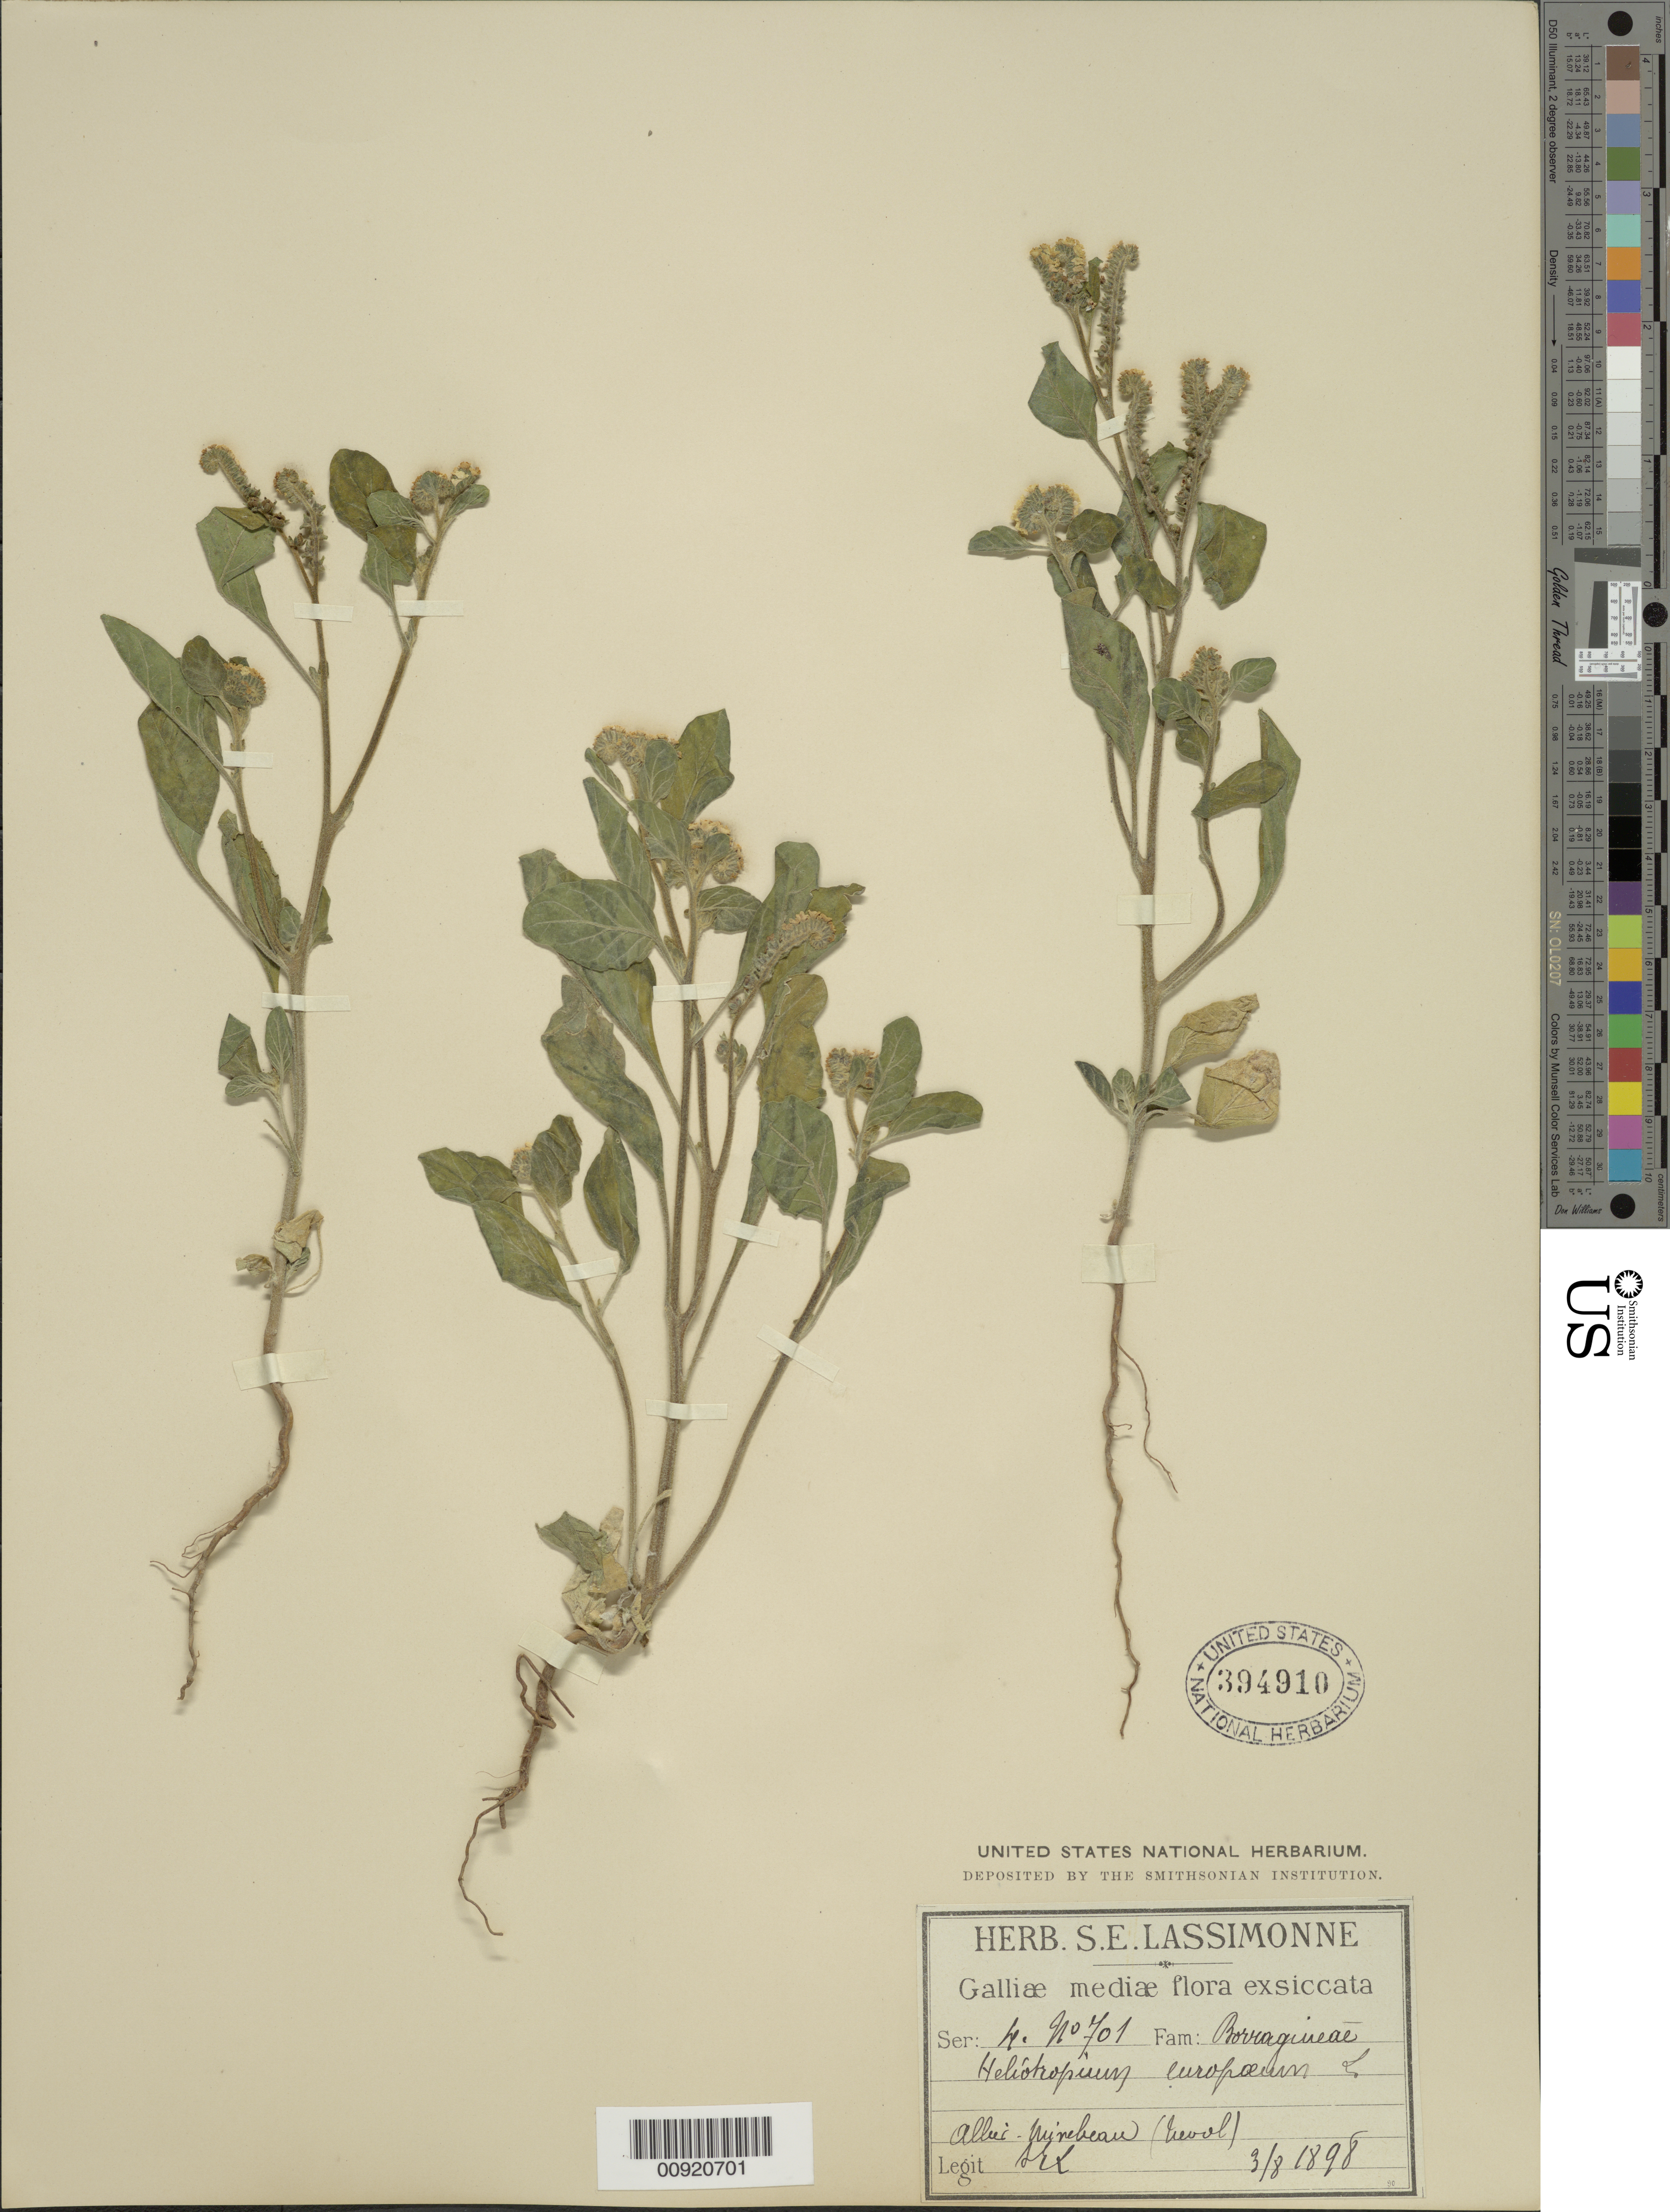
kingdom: Plantae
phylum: Tracheophyta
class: Magnoliopsida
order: Boraginales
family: Heliotropiaceae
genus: Heliotropium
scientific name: Heliotropium europaeum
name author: L.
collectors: L., K.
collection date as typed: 08 Mar 1898 or 03 Aug 1898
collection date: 1898-03-08 or 1898-08-03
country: France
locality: Allier- Mirebeau ([lievol])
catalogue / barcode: US 394910